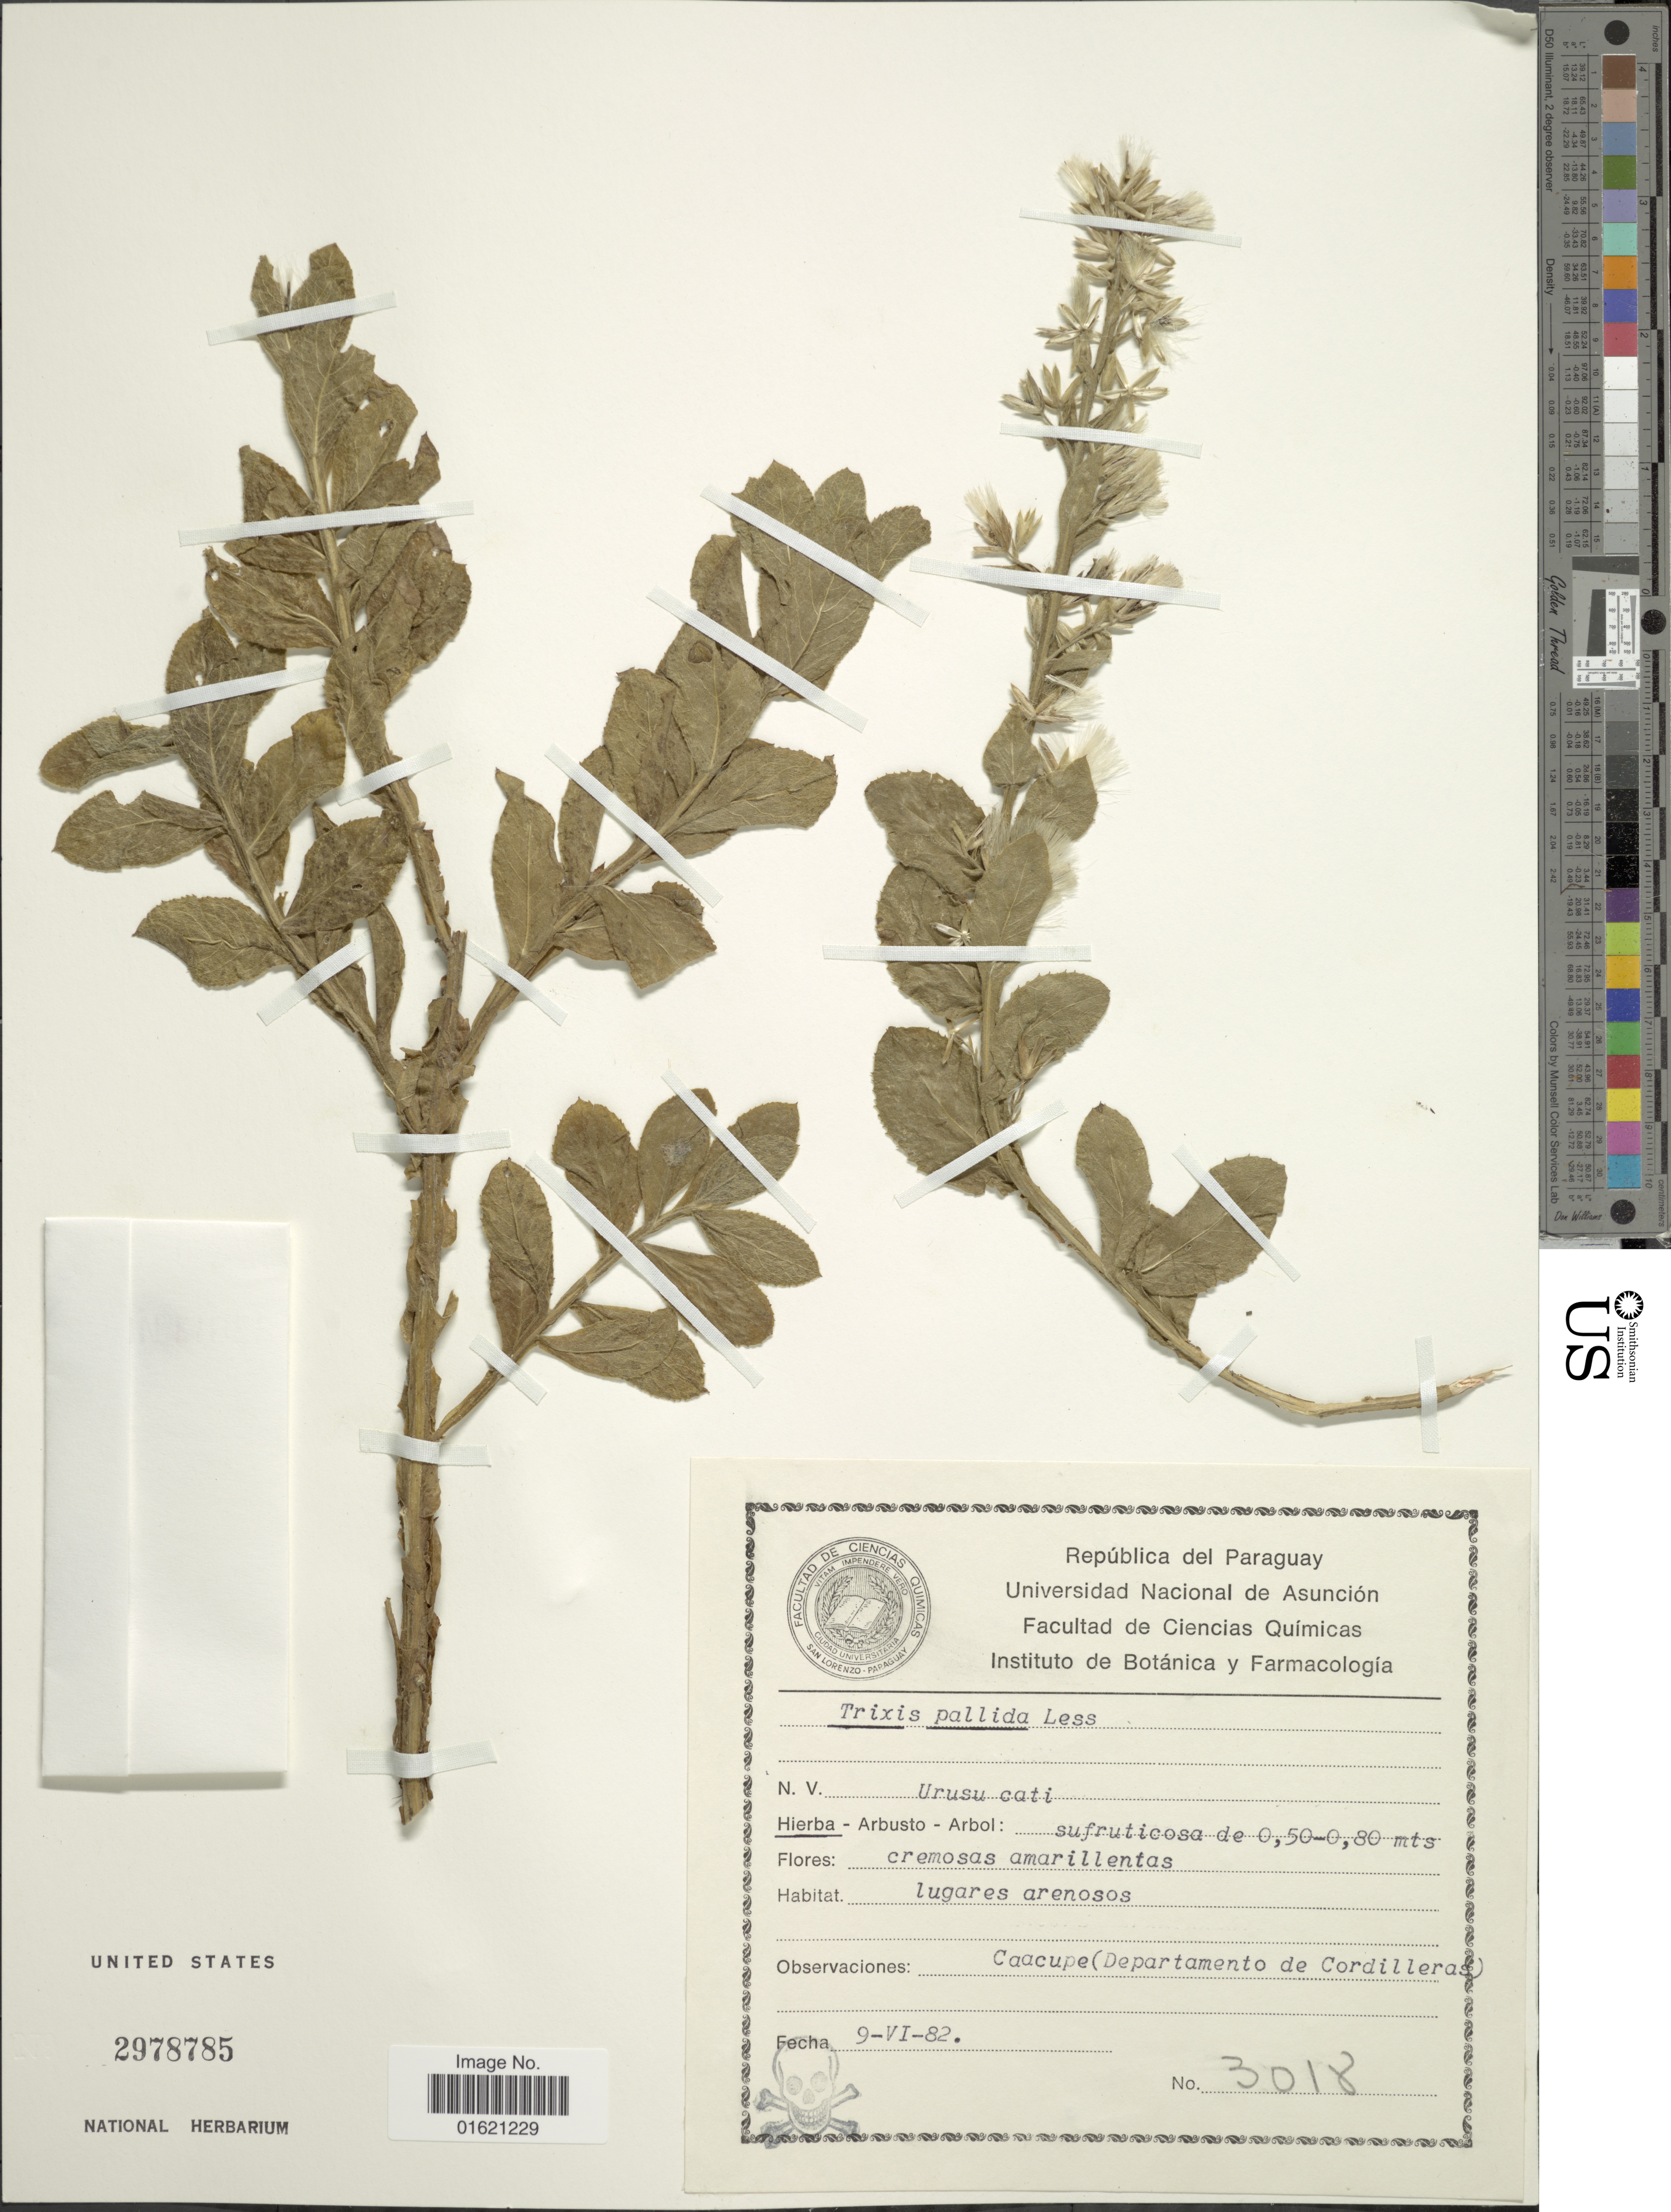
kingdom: Plantae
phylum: Tracheophyta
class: Magnoliopsida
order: Asterales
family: Asteraceae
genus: Trixis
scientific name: Trixis pallida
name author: Less.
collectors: Universidad Nacional de Asuncion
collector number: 3018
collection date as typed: Transcribed d/m/y: 9/6/82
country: Paraguay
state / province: Cordillera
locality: Caacupe (Departamento de Cordilleras)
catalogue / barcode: US 2978785